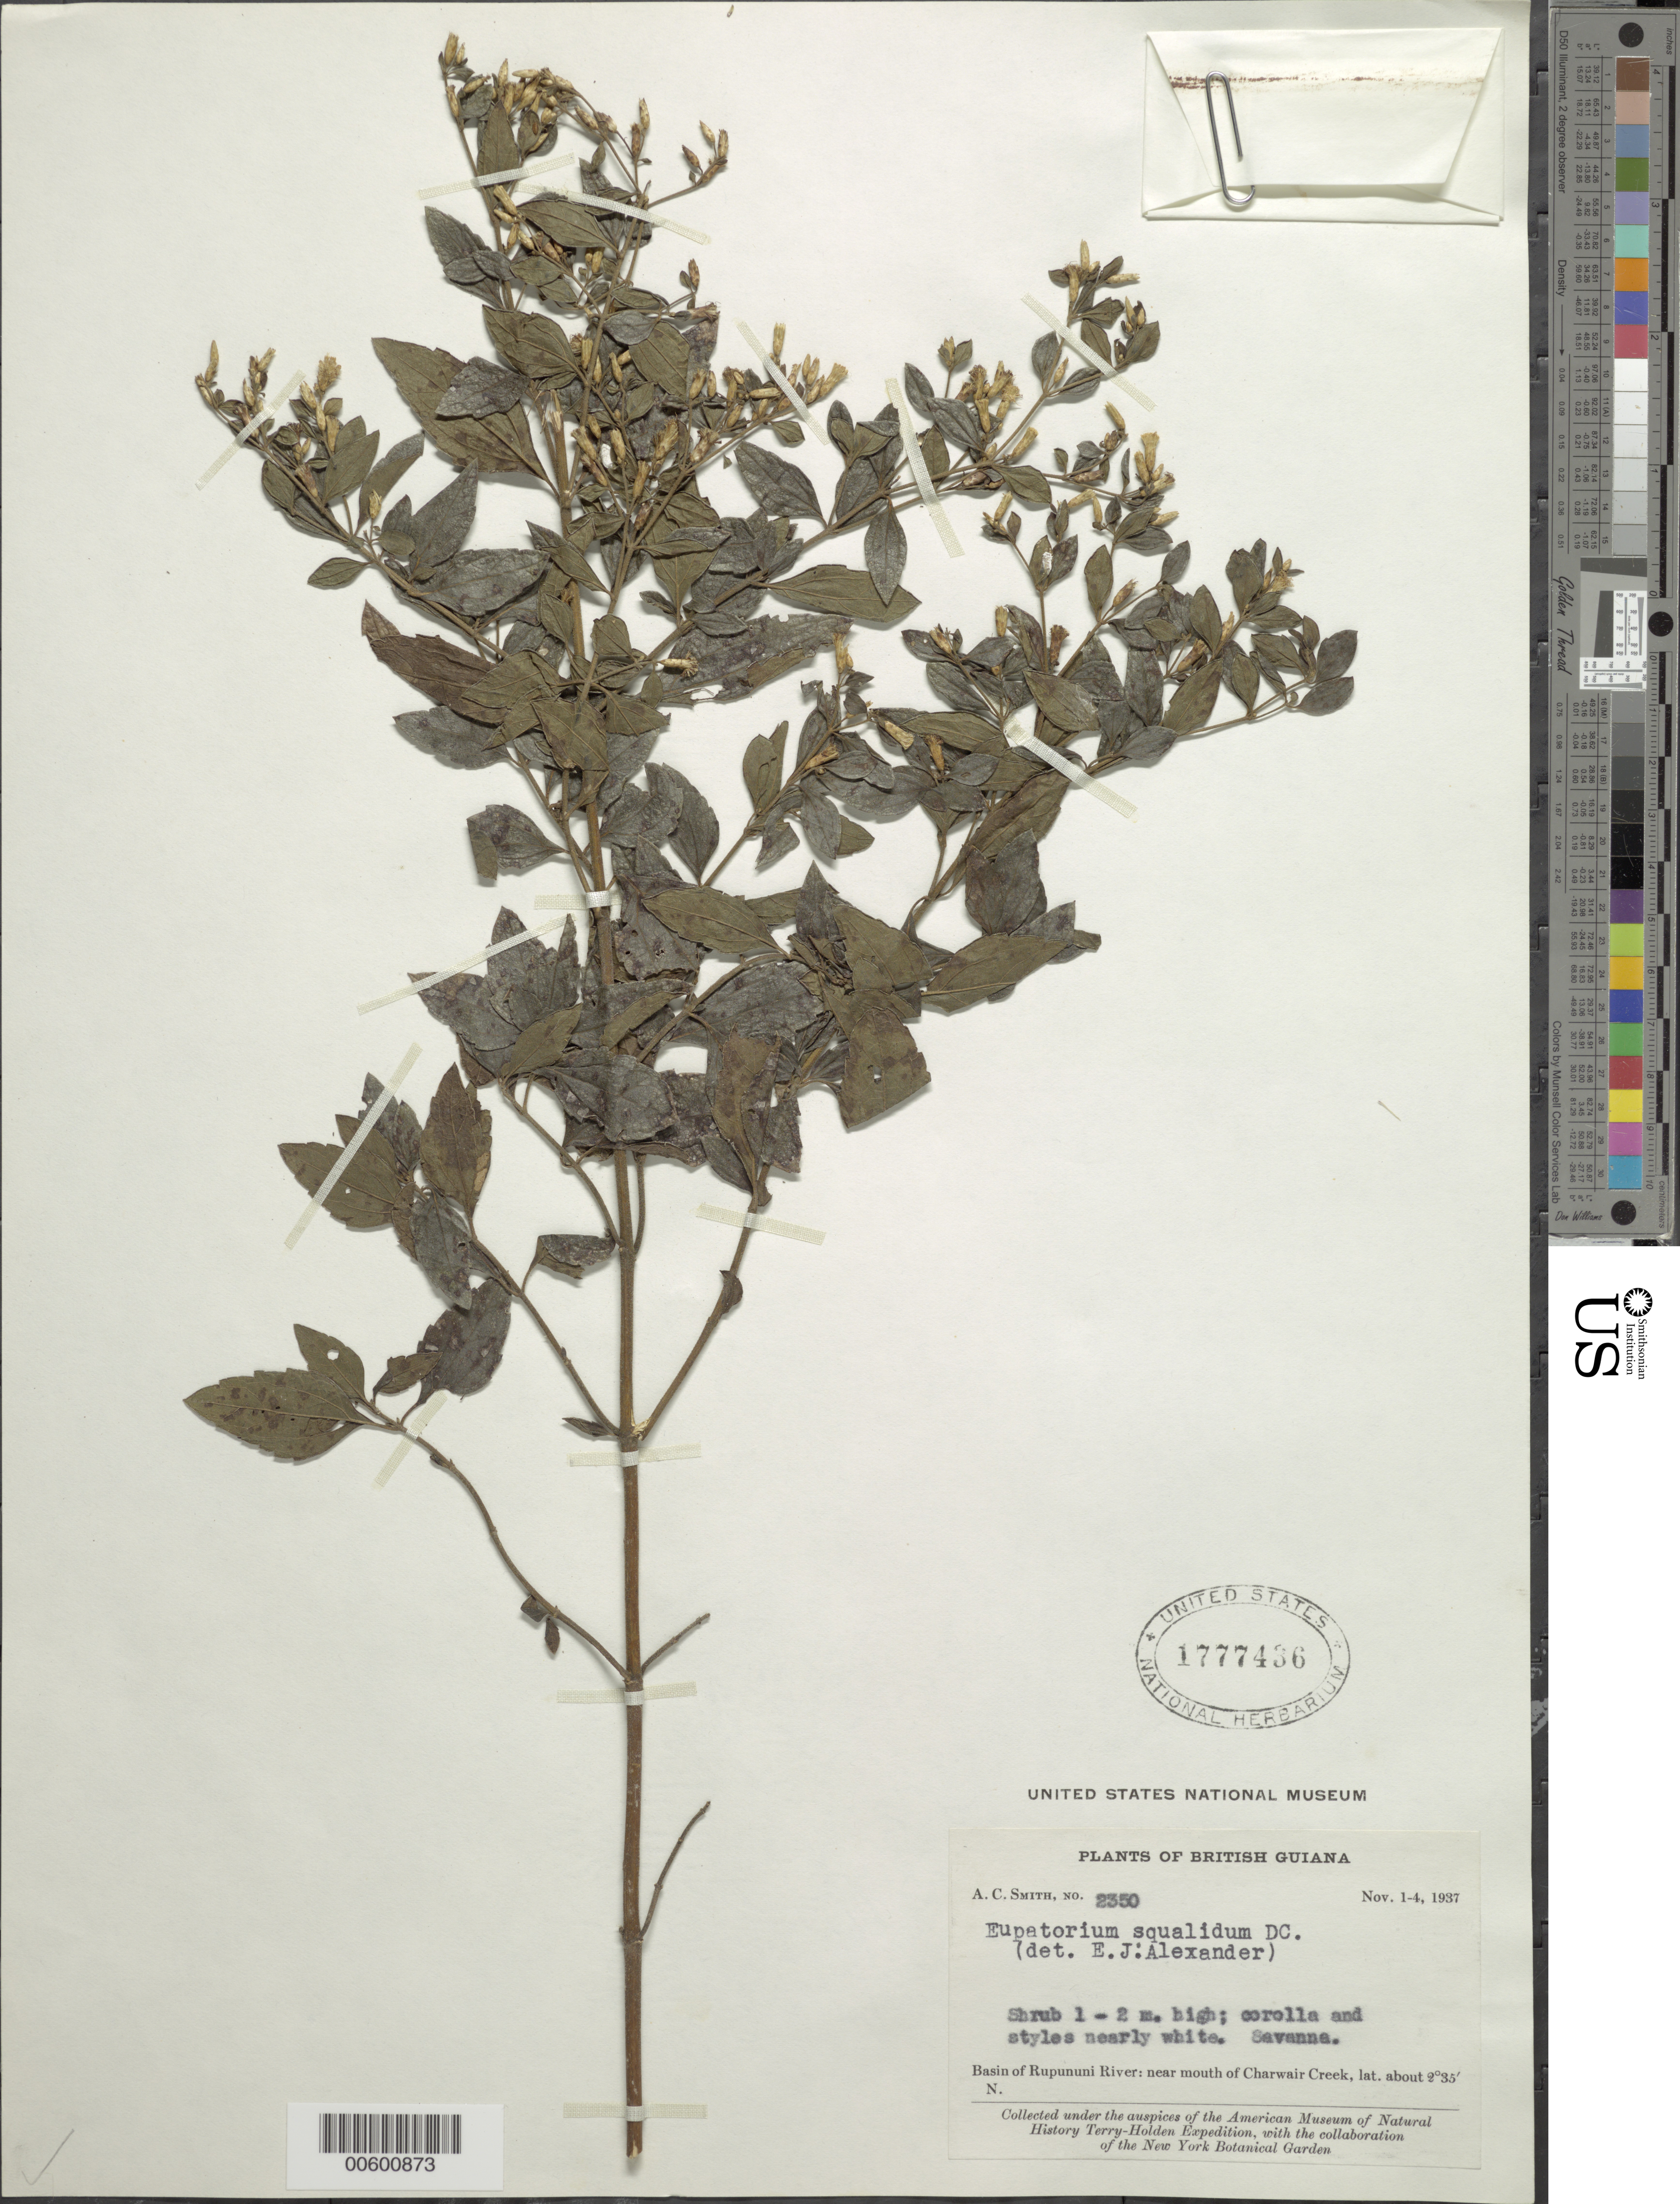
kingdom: Plantae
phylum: Tracheophyta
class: Magnoliopsida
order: Asterales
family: Asteraceae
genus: Chromolaena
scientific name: Chromolaena squalida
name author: (DC.) R.M. King & H. Rob.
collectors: A. C. Smith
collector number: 2350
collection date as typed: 1-Nov-37 to 4-Nov-37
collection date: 1937-11-01/1937-11-04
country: Guyana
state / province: U. Takutu-U. Essequibo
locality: Charwair Creek, near mouth, Rupununi R. basin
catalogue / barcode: US 1777436